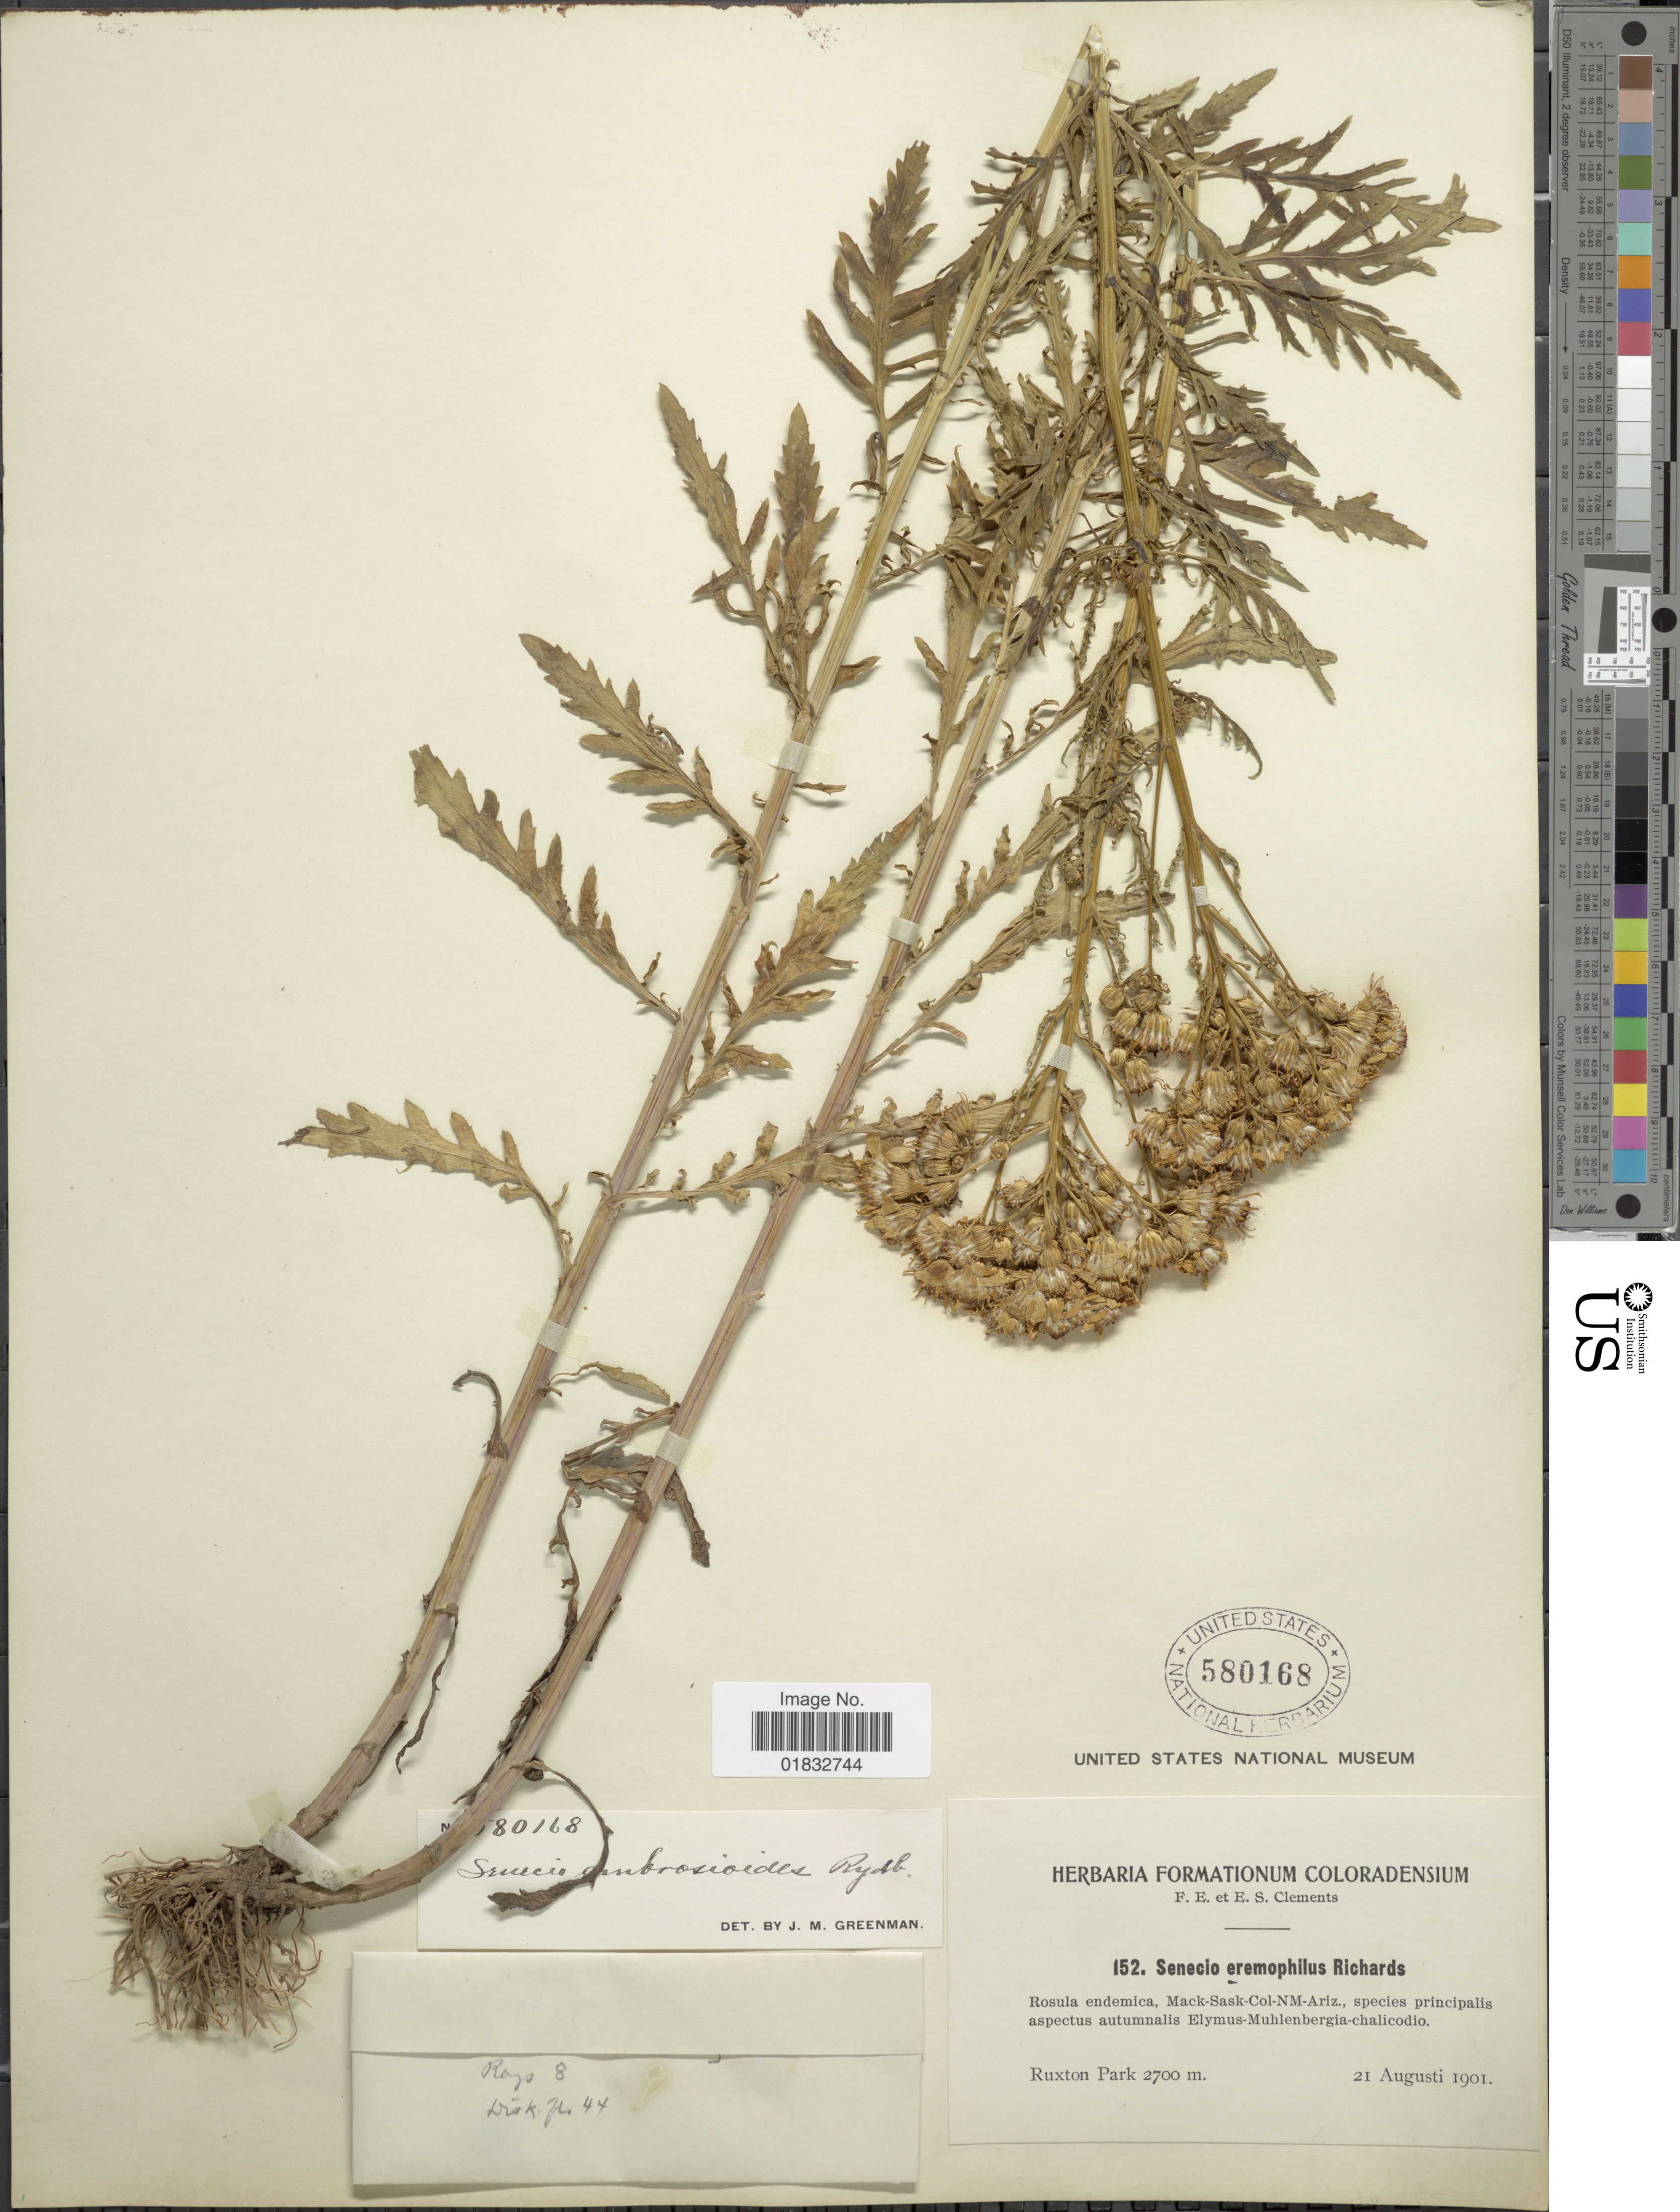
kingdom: Plantae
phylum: Tracheophyta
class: Magnoliopsida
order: Asterales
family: Asteraceae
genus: Senecio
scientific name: Senecio eremophilus var. kingii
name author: (Rydb.) Greenm.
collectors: F. E. Clements & E. S. Clements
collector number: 152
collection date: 1901-08-21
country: United States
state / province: Colorado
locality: Ruxton Park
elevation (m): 2700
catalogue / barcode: US 580168